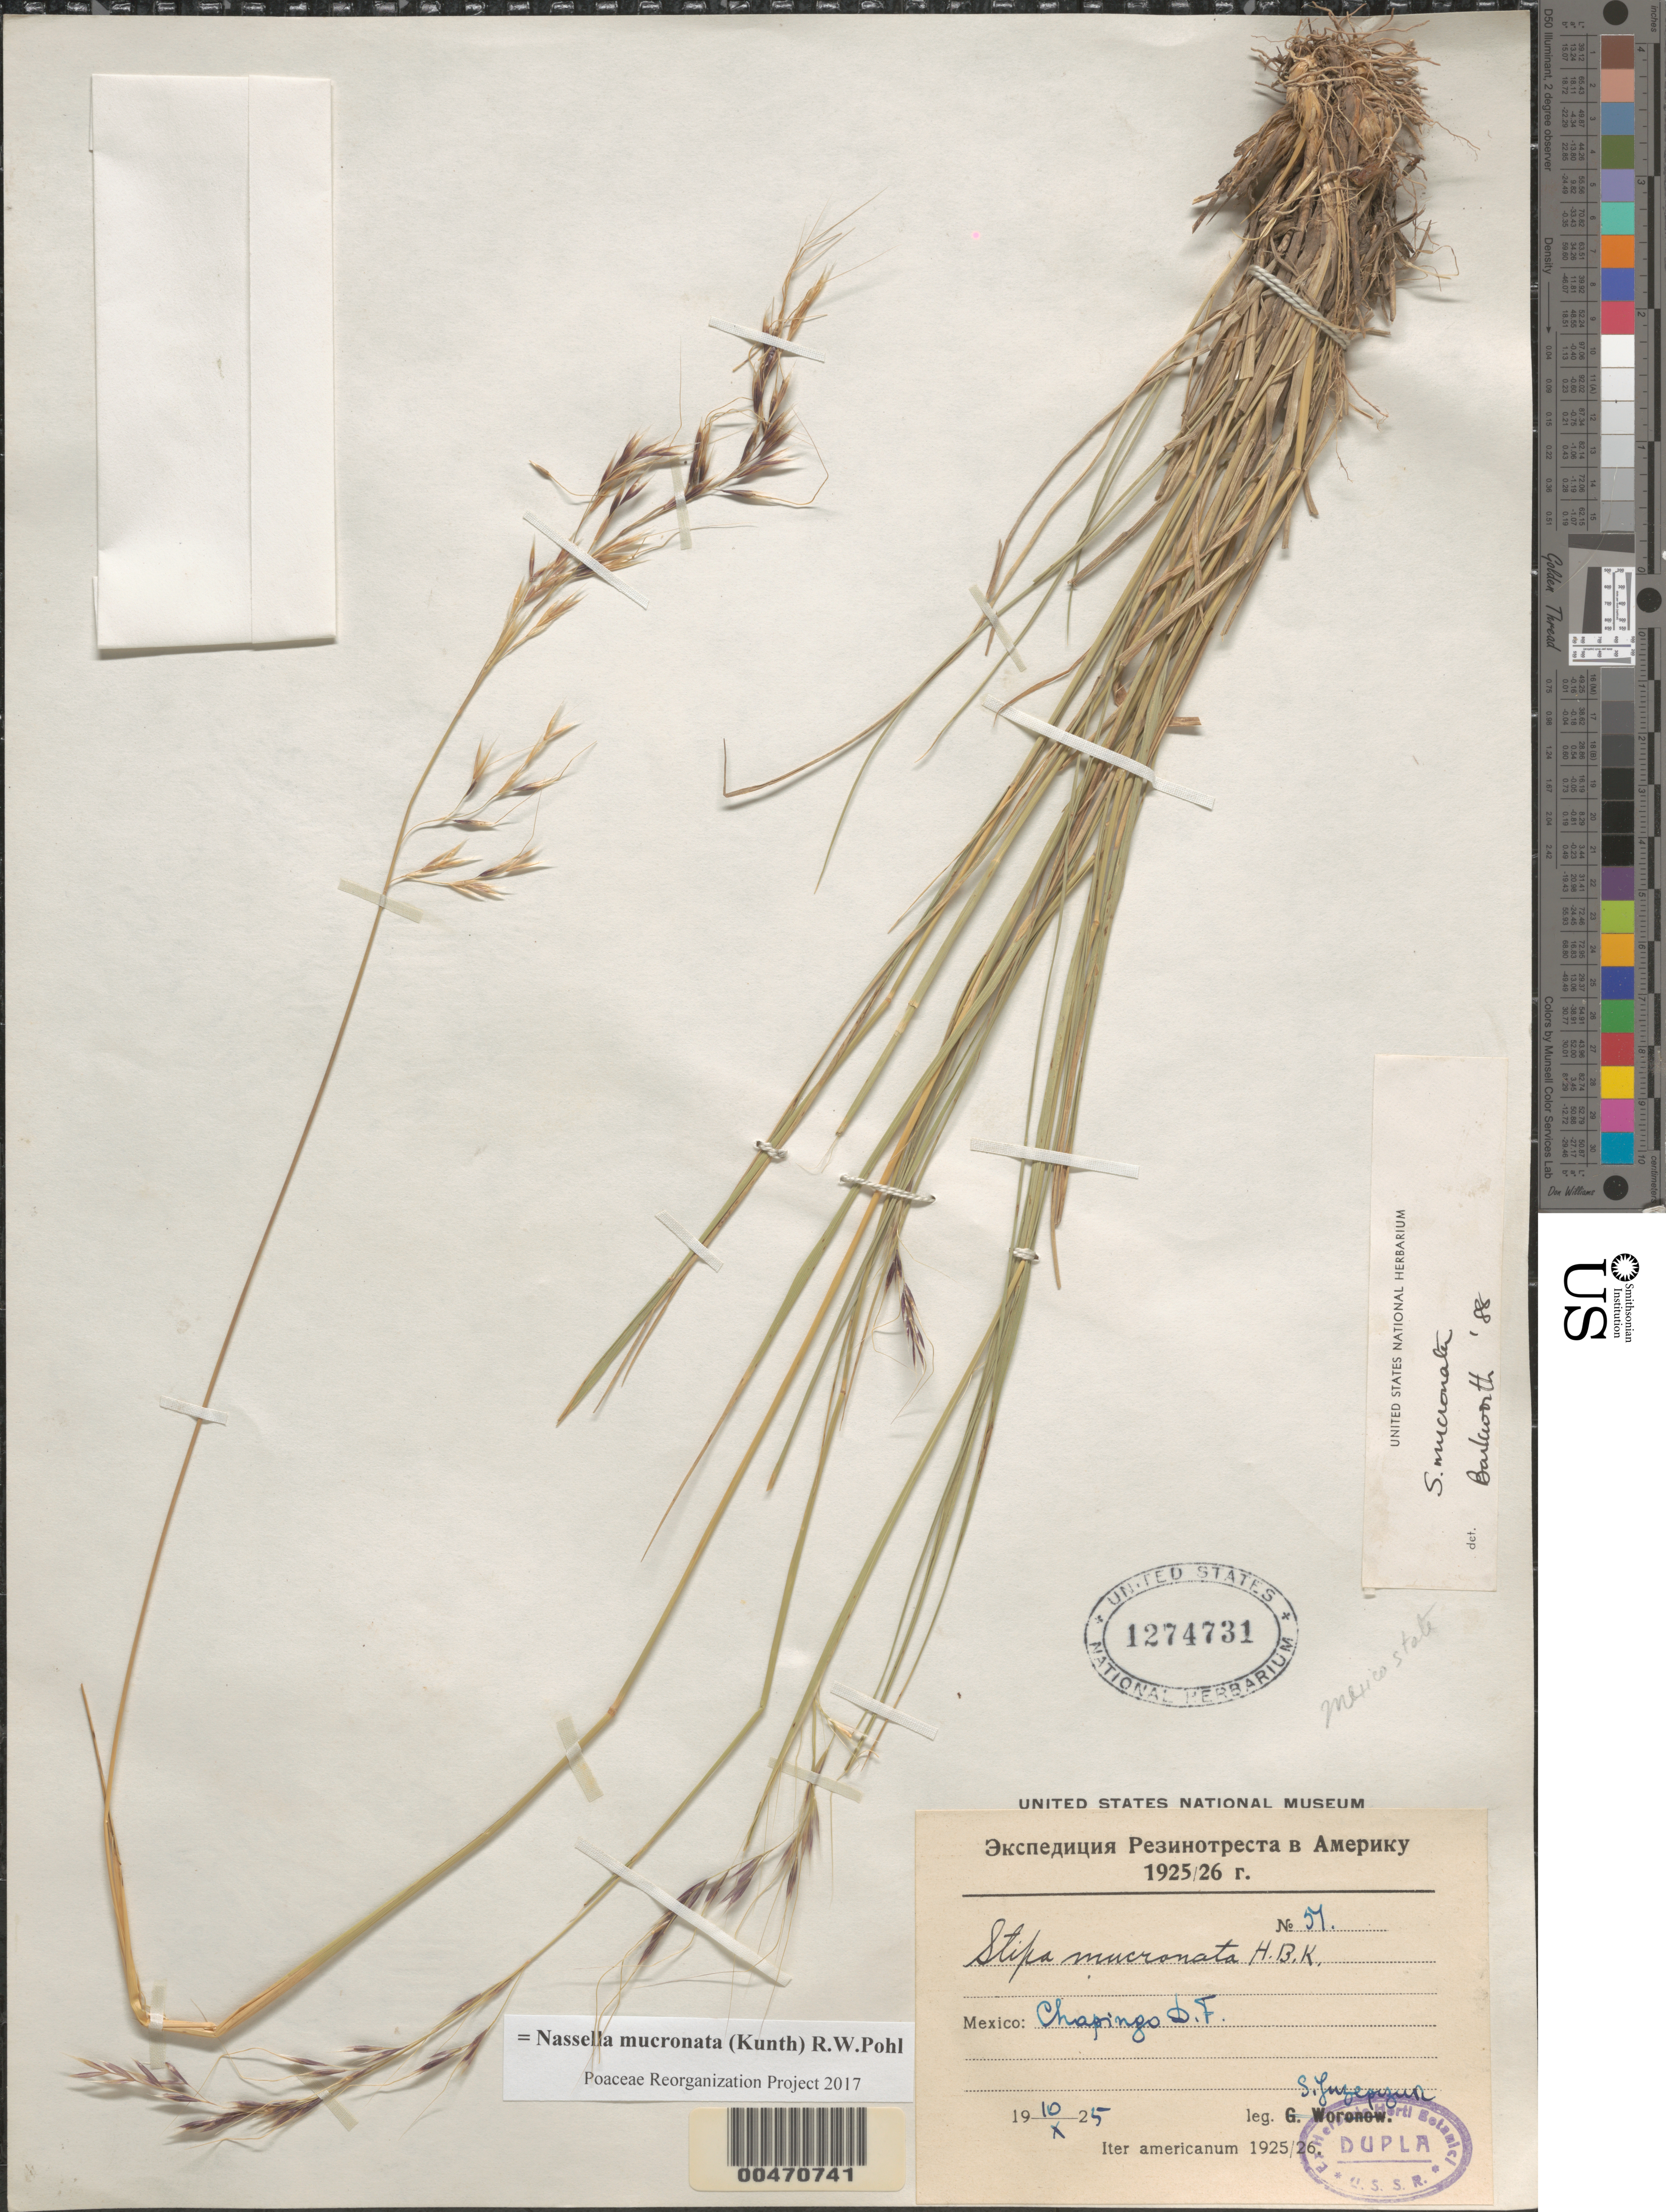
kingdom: Plantae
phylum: Tracheophyta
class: Liliopsida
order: Poales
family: Poaceae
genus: Nassella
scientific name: Nassella mucronata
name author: (Kunth) R.W. Pohl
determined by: Poaceae Reorganization Project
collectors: S. V. Juzepczuk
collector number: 51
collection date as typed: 10 Oct 1925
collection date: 1925-10-10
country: Mexico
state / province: Distrito Federal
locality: Chapingo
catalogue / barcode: US 1274731